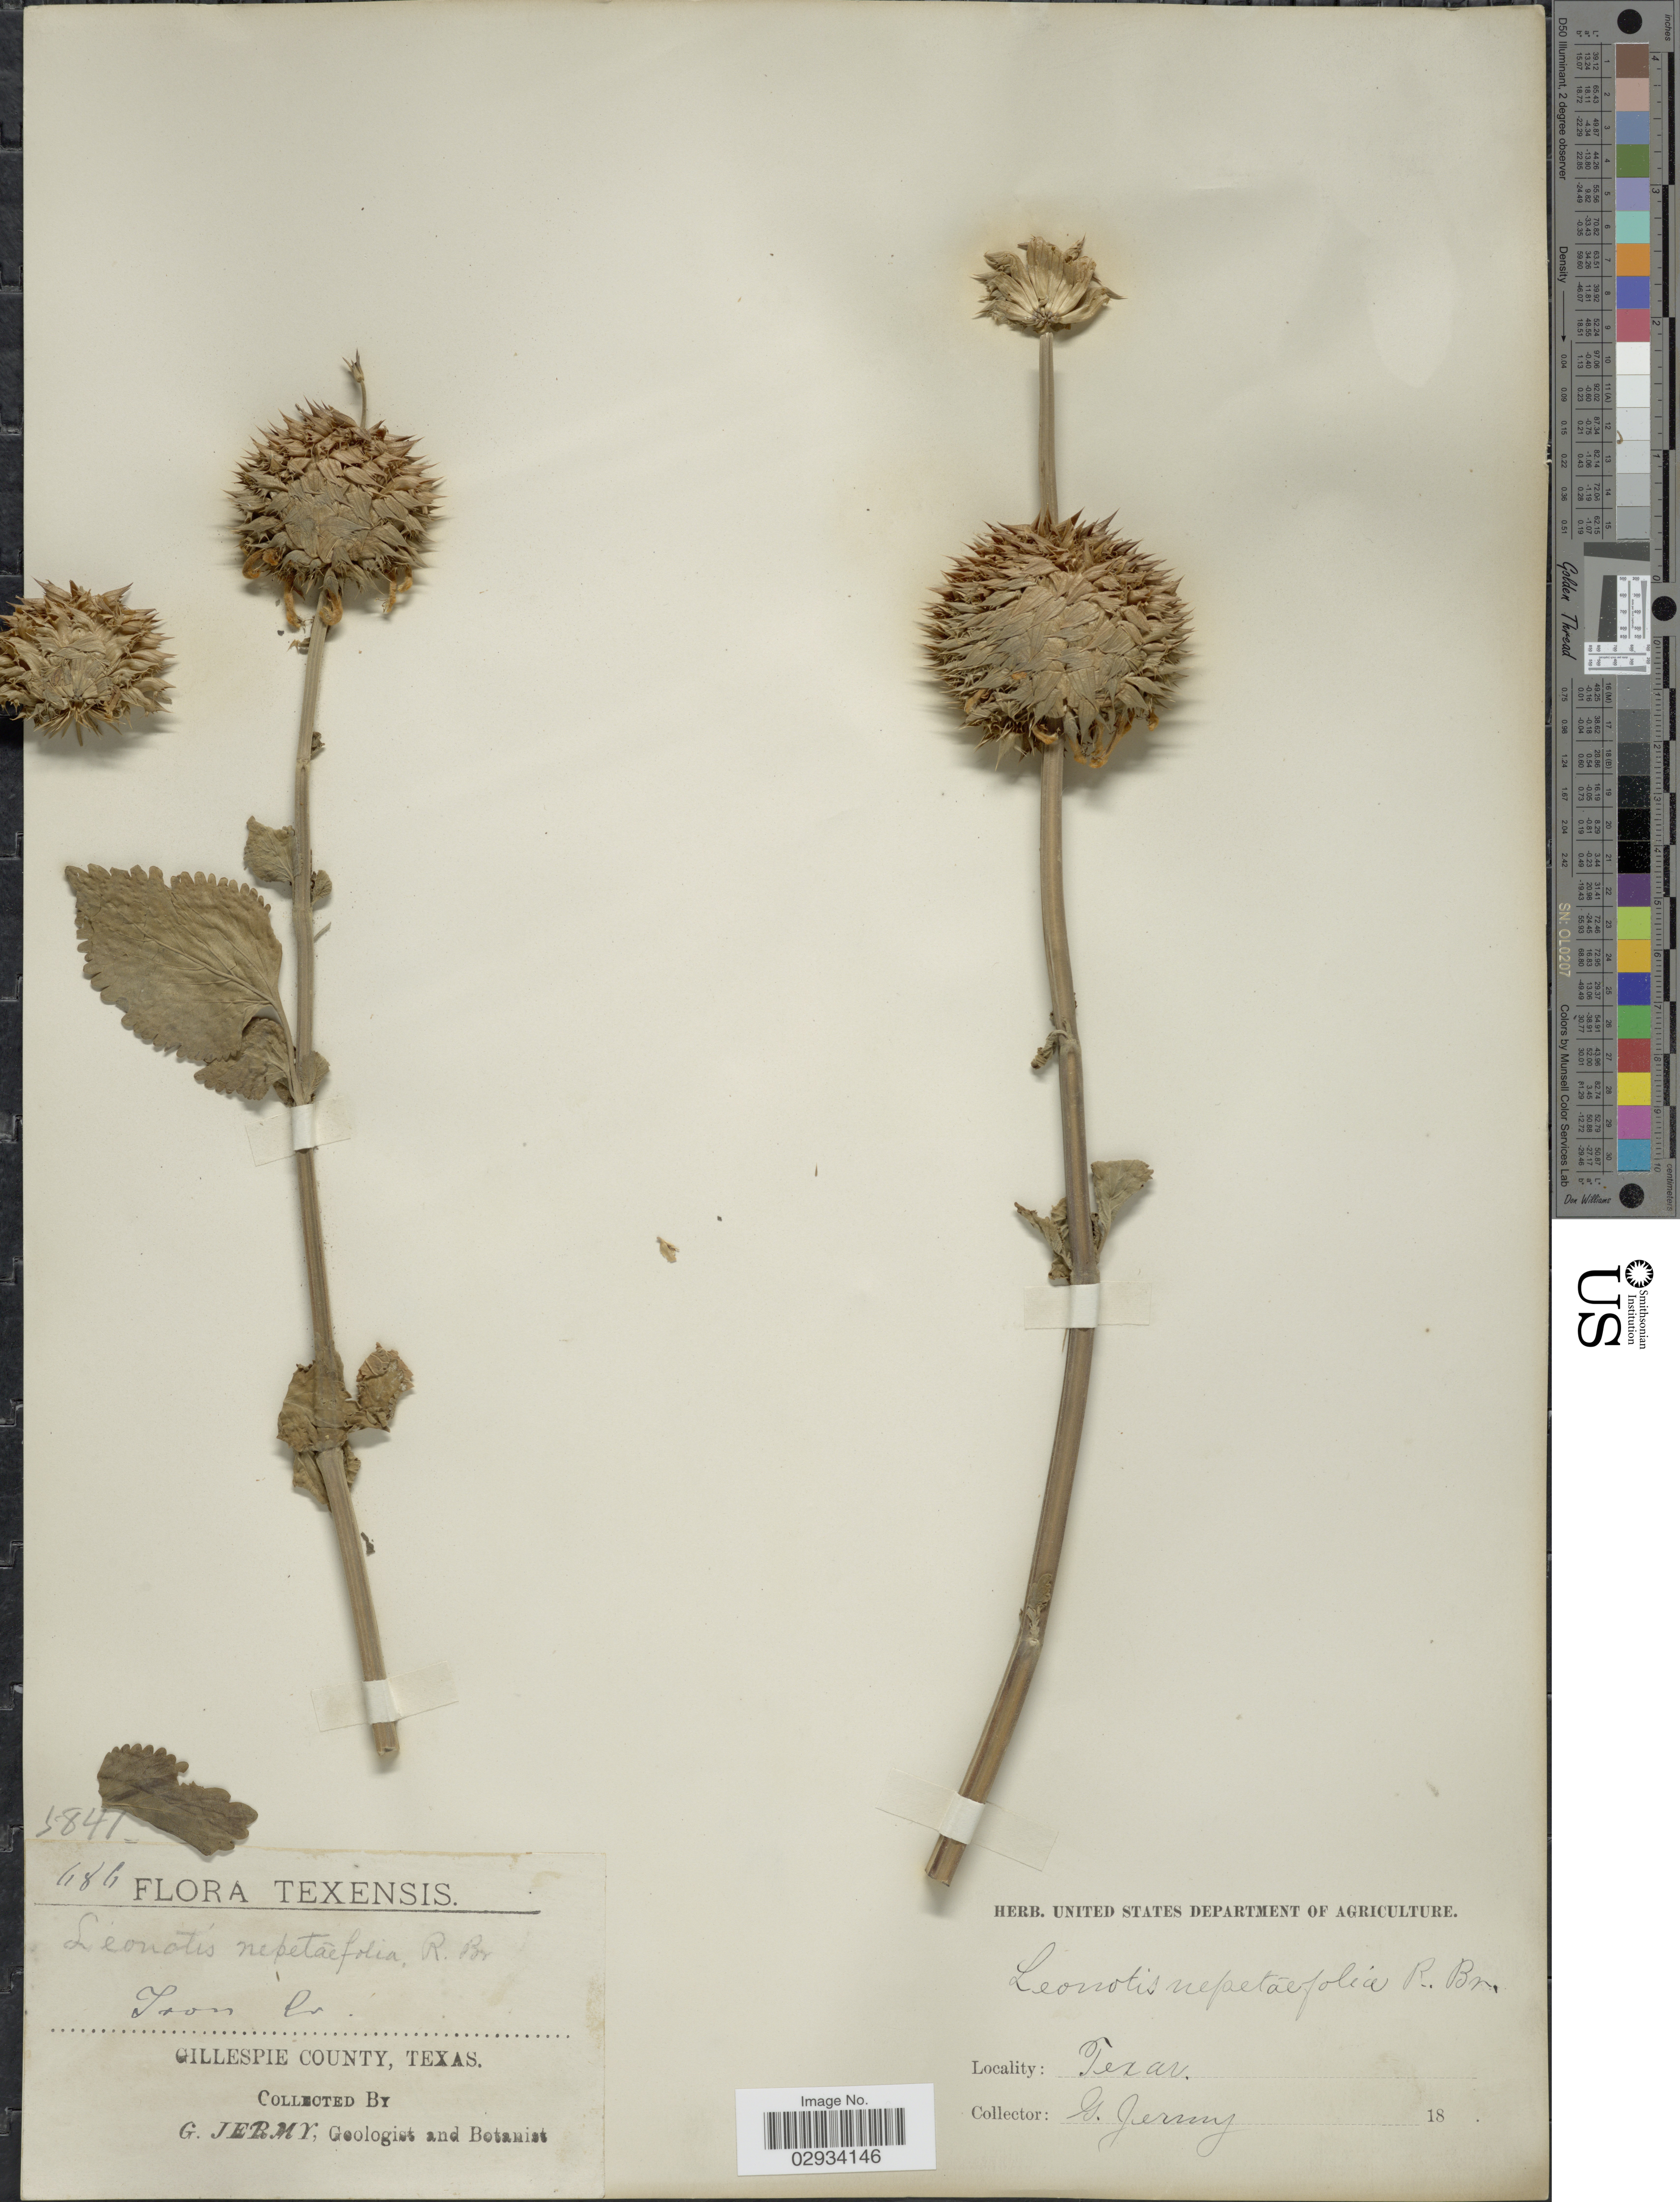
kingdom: Plantae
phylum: Tracheophyta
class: Magnoliopsida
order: Lamiales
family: Lamiaceae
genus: Leonotis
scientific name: Leonotis nepetifolia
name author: (L.) R. Br.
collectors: G. Jermy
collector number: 5841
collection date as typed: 18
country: United States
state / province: Texas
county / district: Gillespie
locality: Gillespie County. Iron Cr.